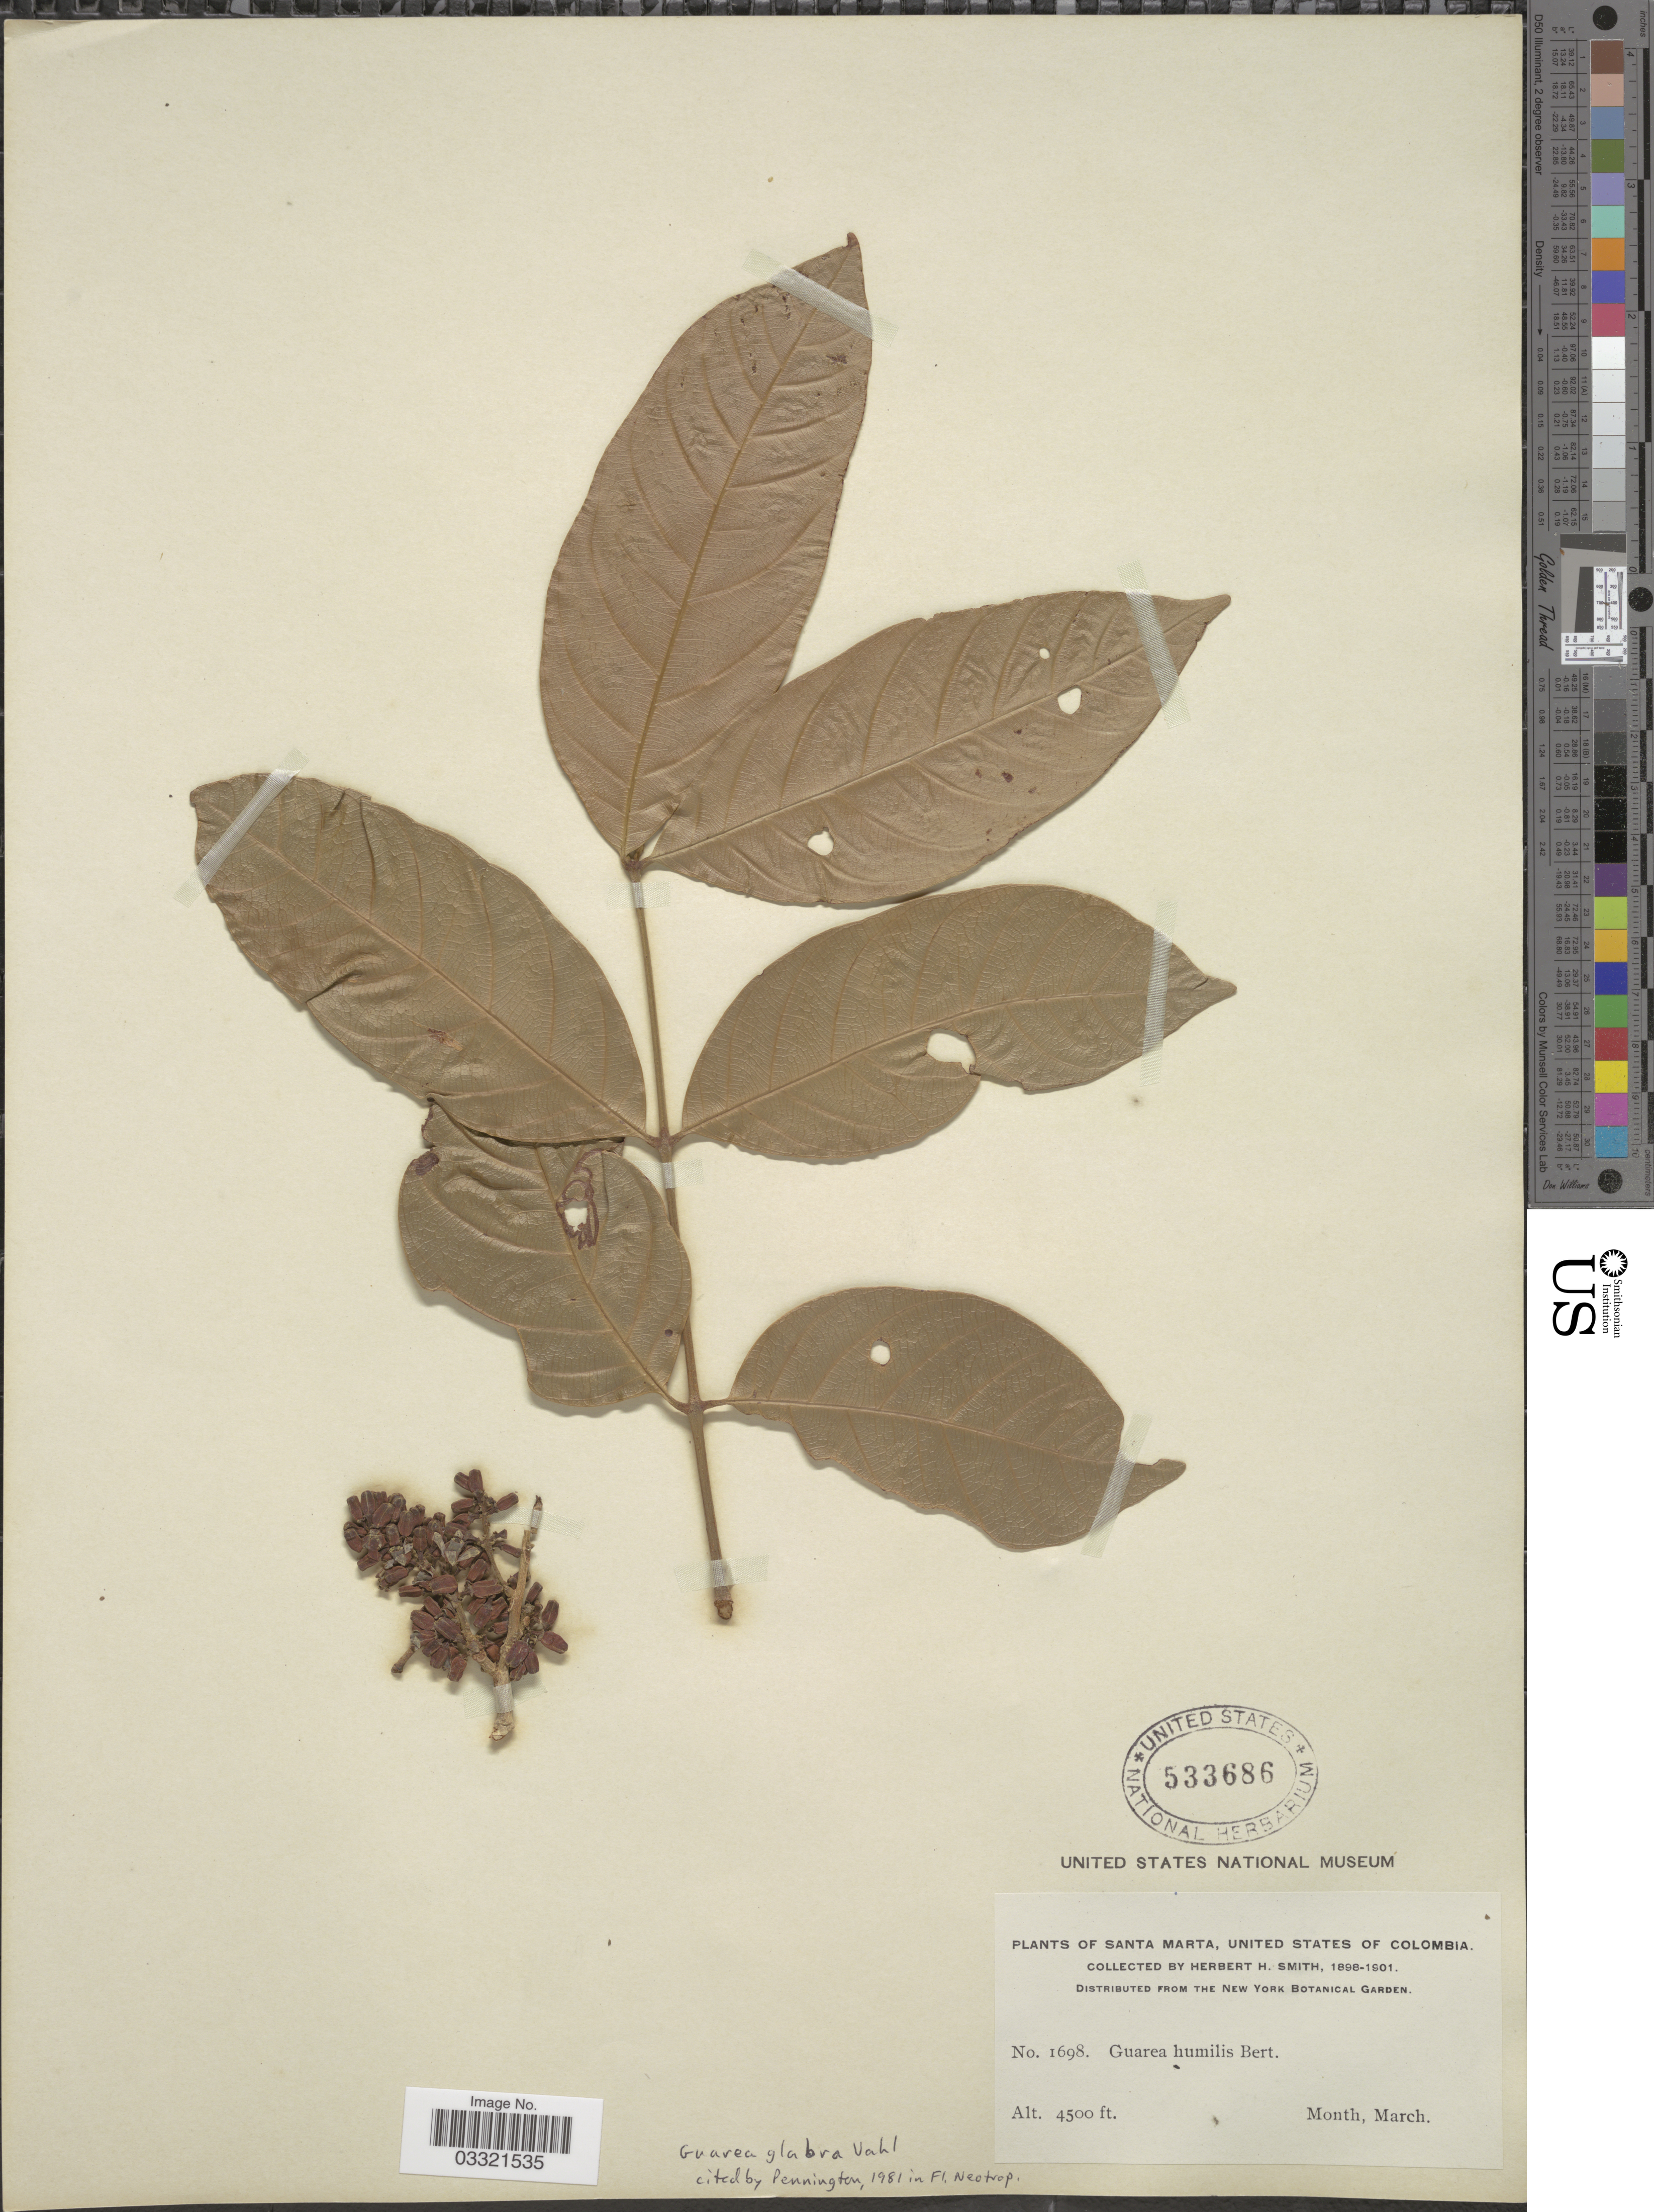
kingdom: Plantae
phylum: Tracheophyta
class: Magnoliopsida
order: Sapindales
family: Meliaceae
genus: Guarea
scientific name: Guarea glabra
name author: Vahl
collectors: Herbert H. Smith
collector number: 1698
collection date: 1898-03/1901-03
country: Colombia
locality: Santa Marta, United States of Colombia.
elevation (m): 1372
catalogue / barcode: US 533686